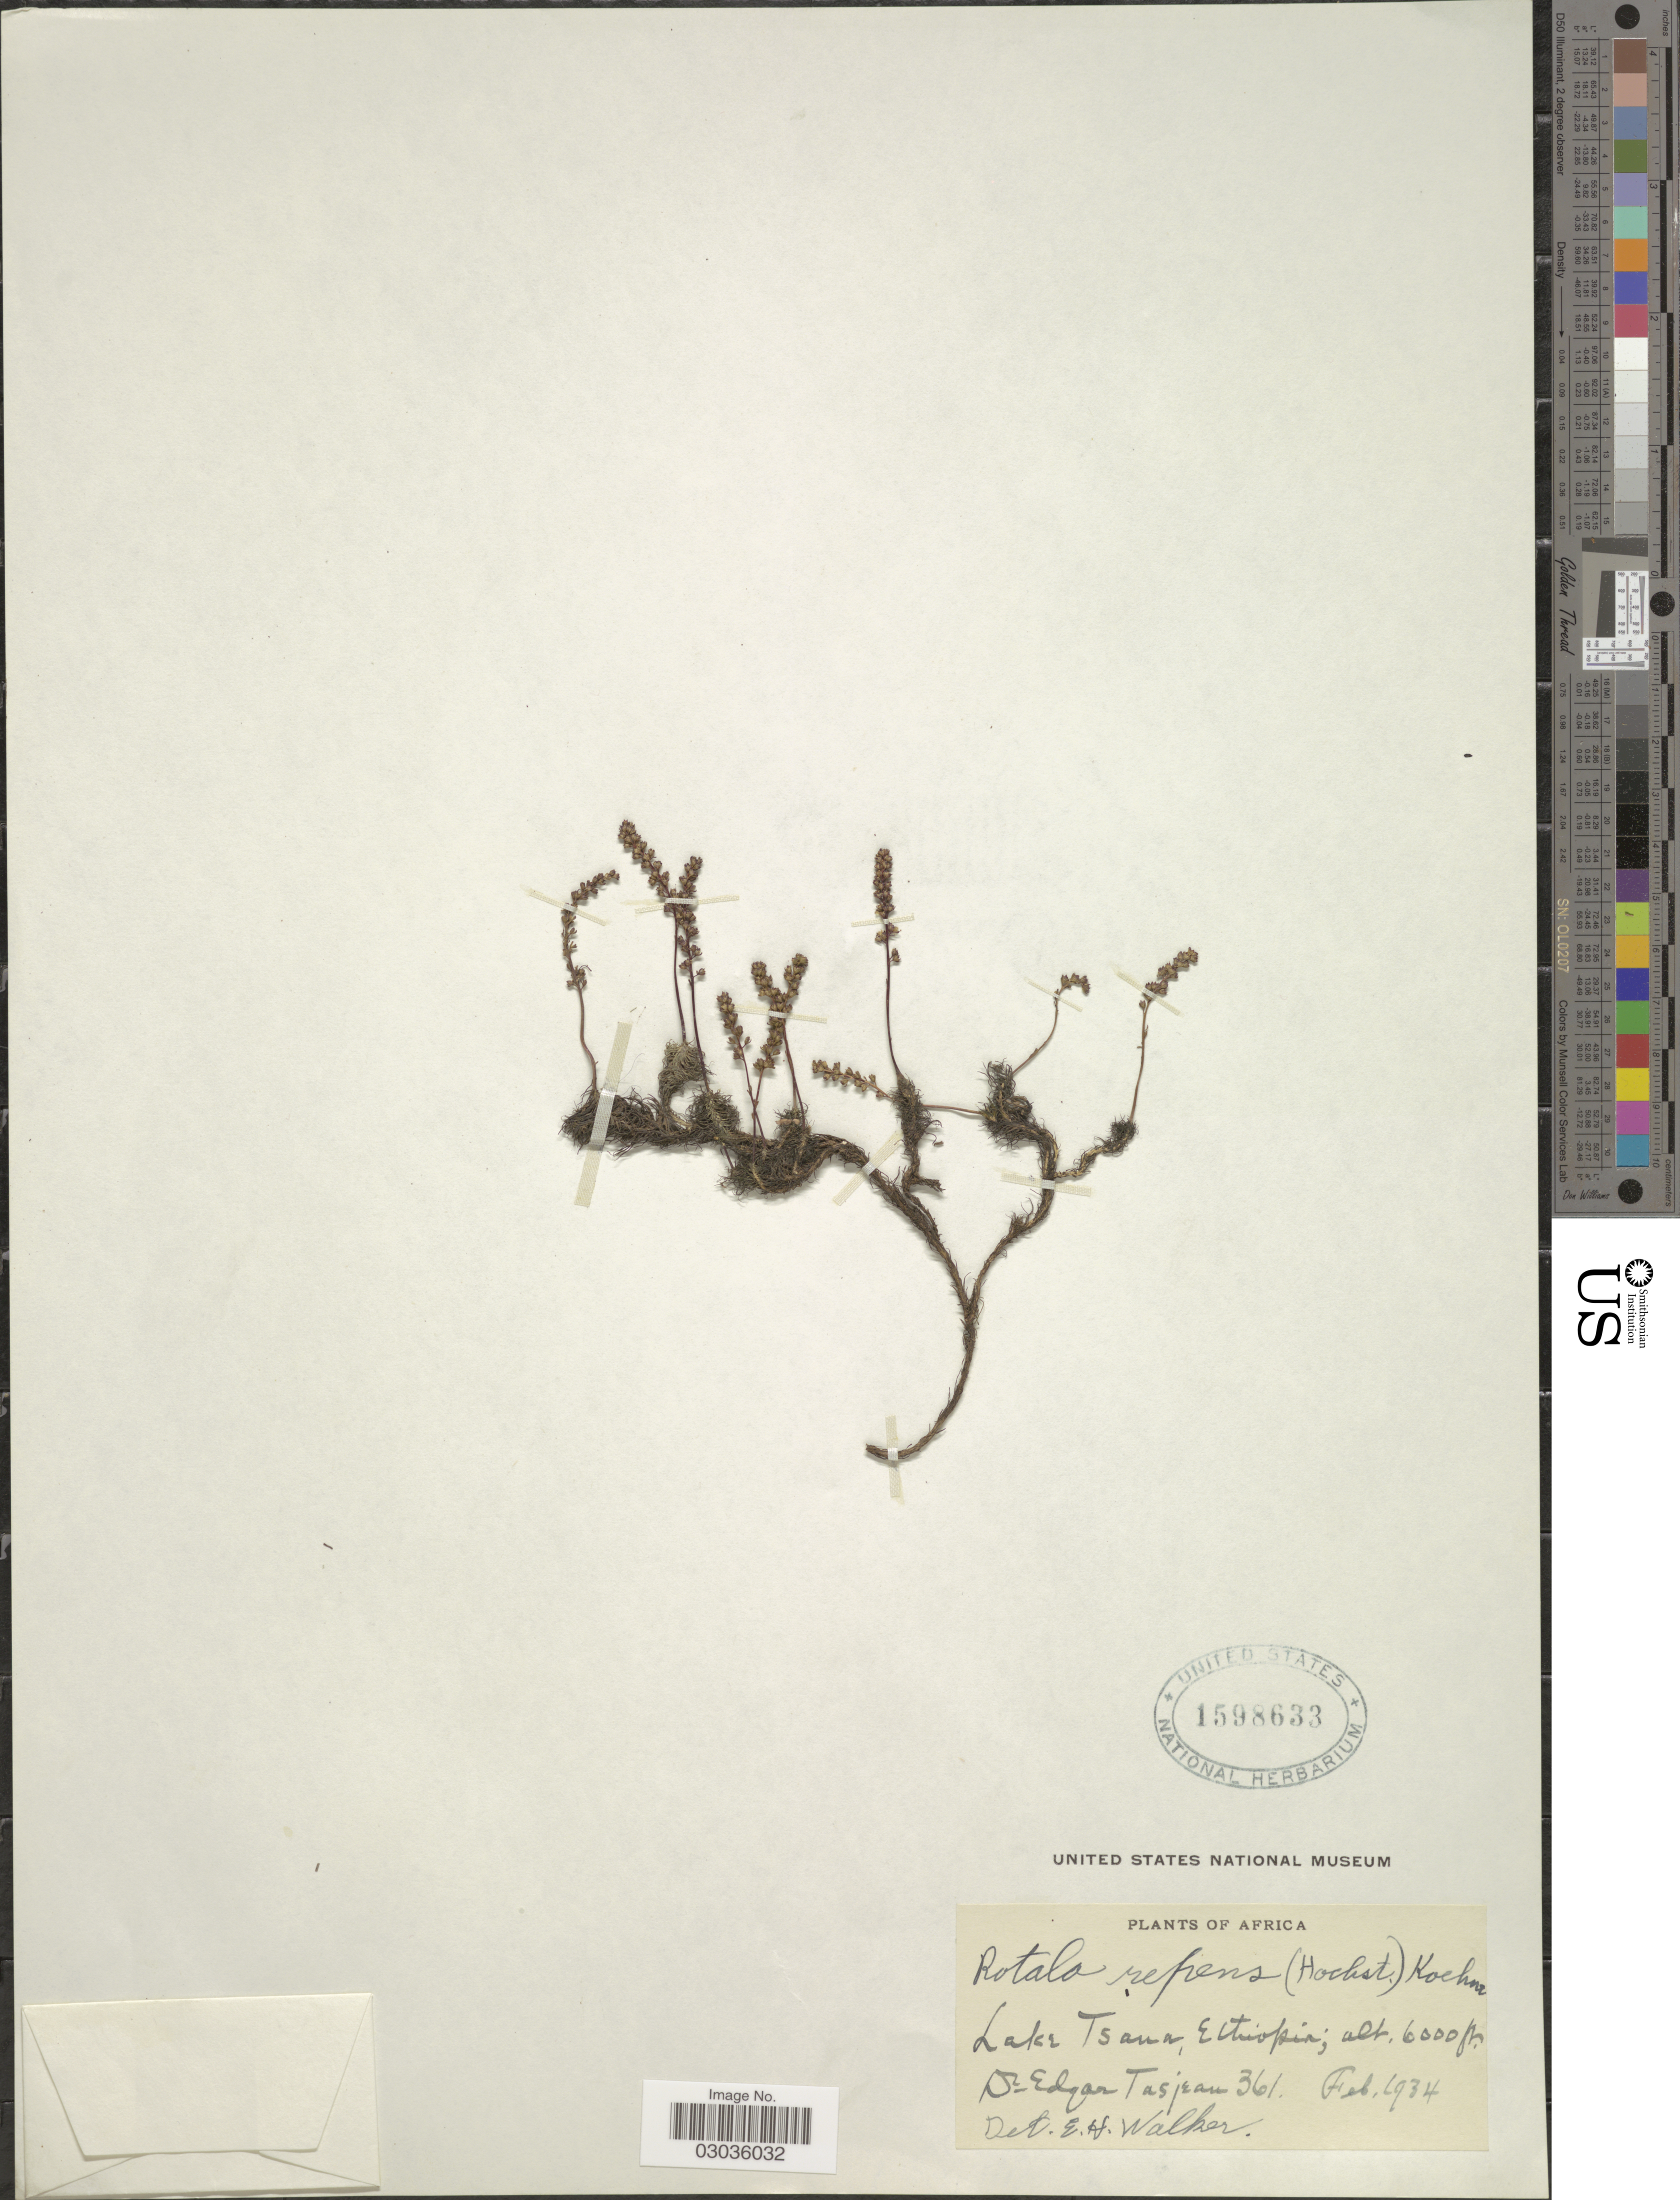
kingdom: Plantae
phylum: Tracheophyta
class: Magnoliopsida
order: Myrtales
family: Lythraceae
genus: Rotala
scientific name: Rotala repens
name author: (Hochst.) Koehne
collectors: E. Tasjean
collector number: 361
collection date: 1934-02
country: Ethiopia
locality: Lake Tsana.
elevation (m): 1829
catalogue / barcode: US 1598633